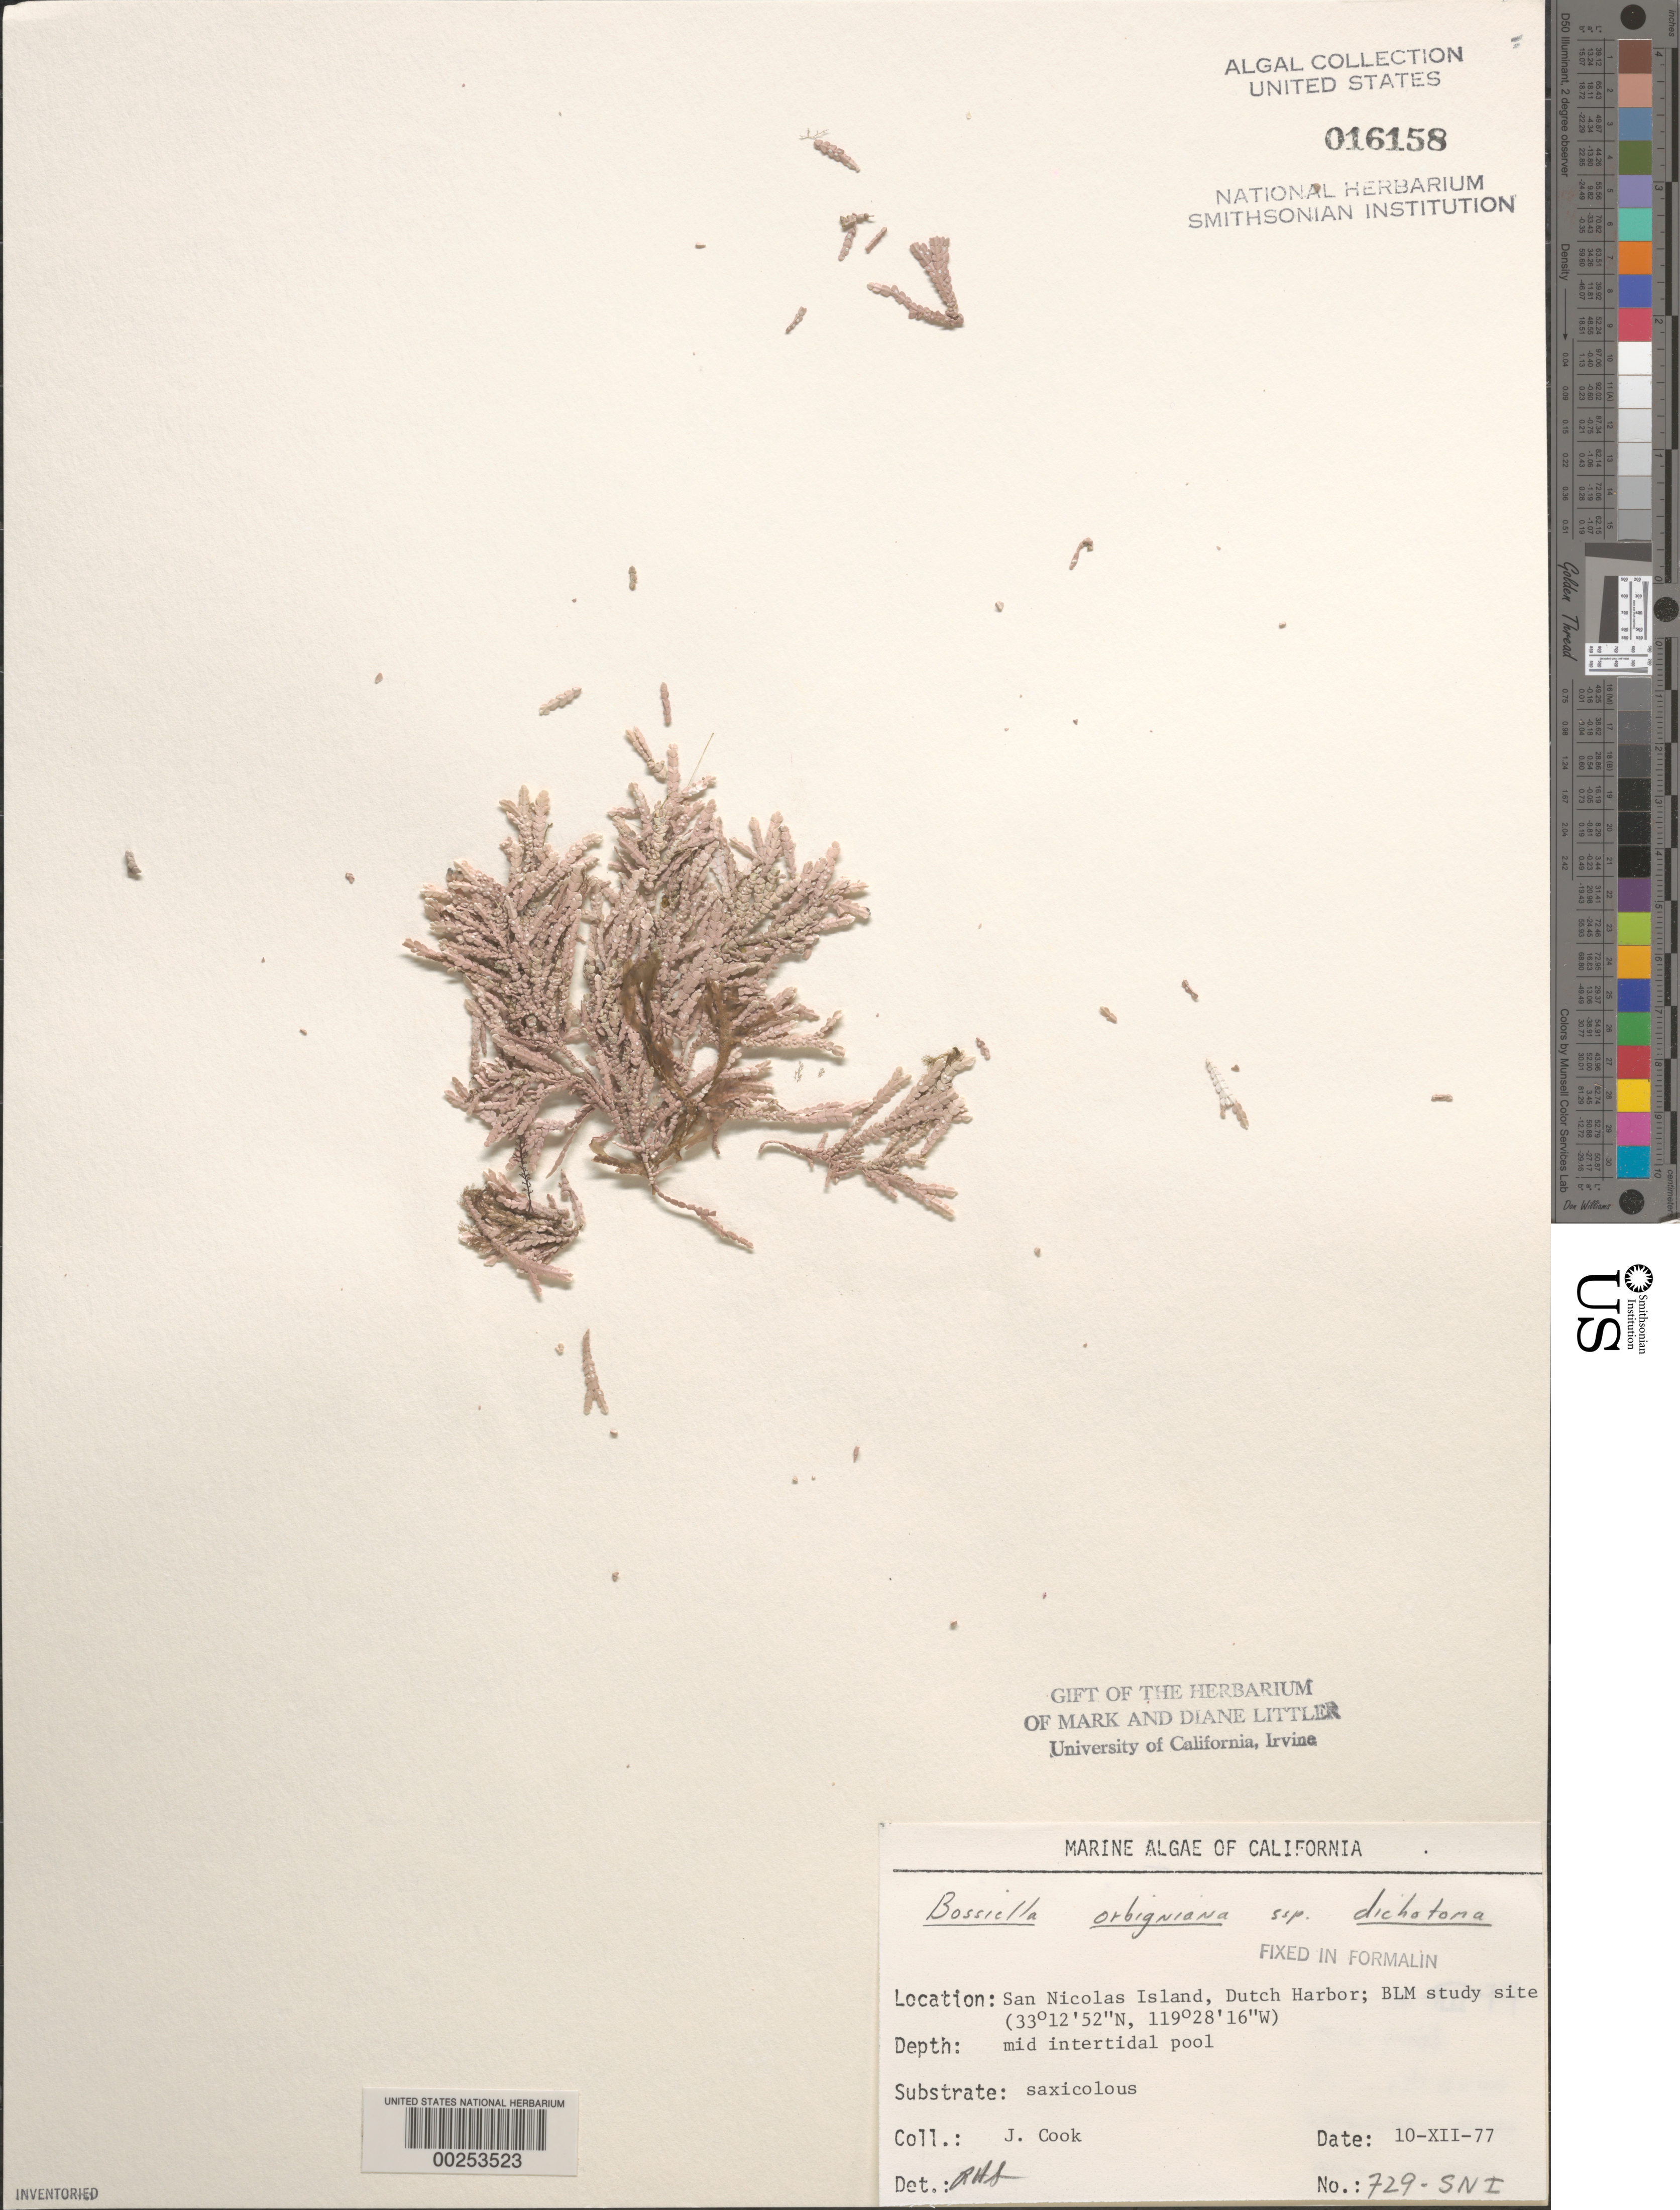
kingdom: Plantae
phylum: Rhodophyta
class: Florideophyceae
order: Corallinales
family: Corallinaceae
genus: Bossiella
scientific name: Bossiella orbigniana subsp. dichotoma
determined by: Sims, Robert H.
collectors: J. Cook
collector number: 729-sni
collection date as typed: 10 Dec 1977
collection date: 1977-12-10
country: United States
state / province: California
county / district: Ventura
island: San Nicolas Island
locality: Dutch Harbor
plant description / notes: BLM-SOCALBIGHT Rocky Intertidal Survey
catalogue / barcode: US 16158